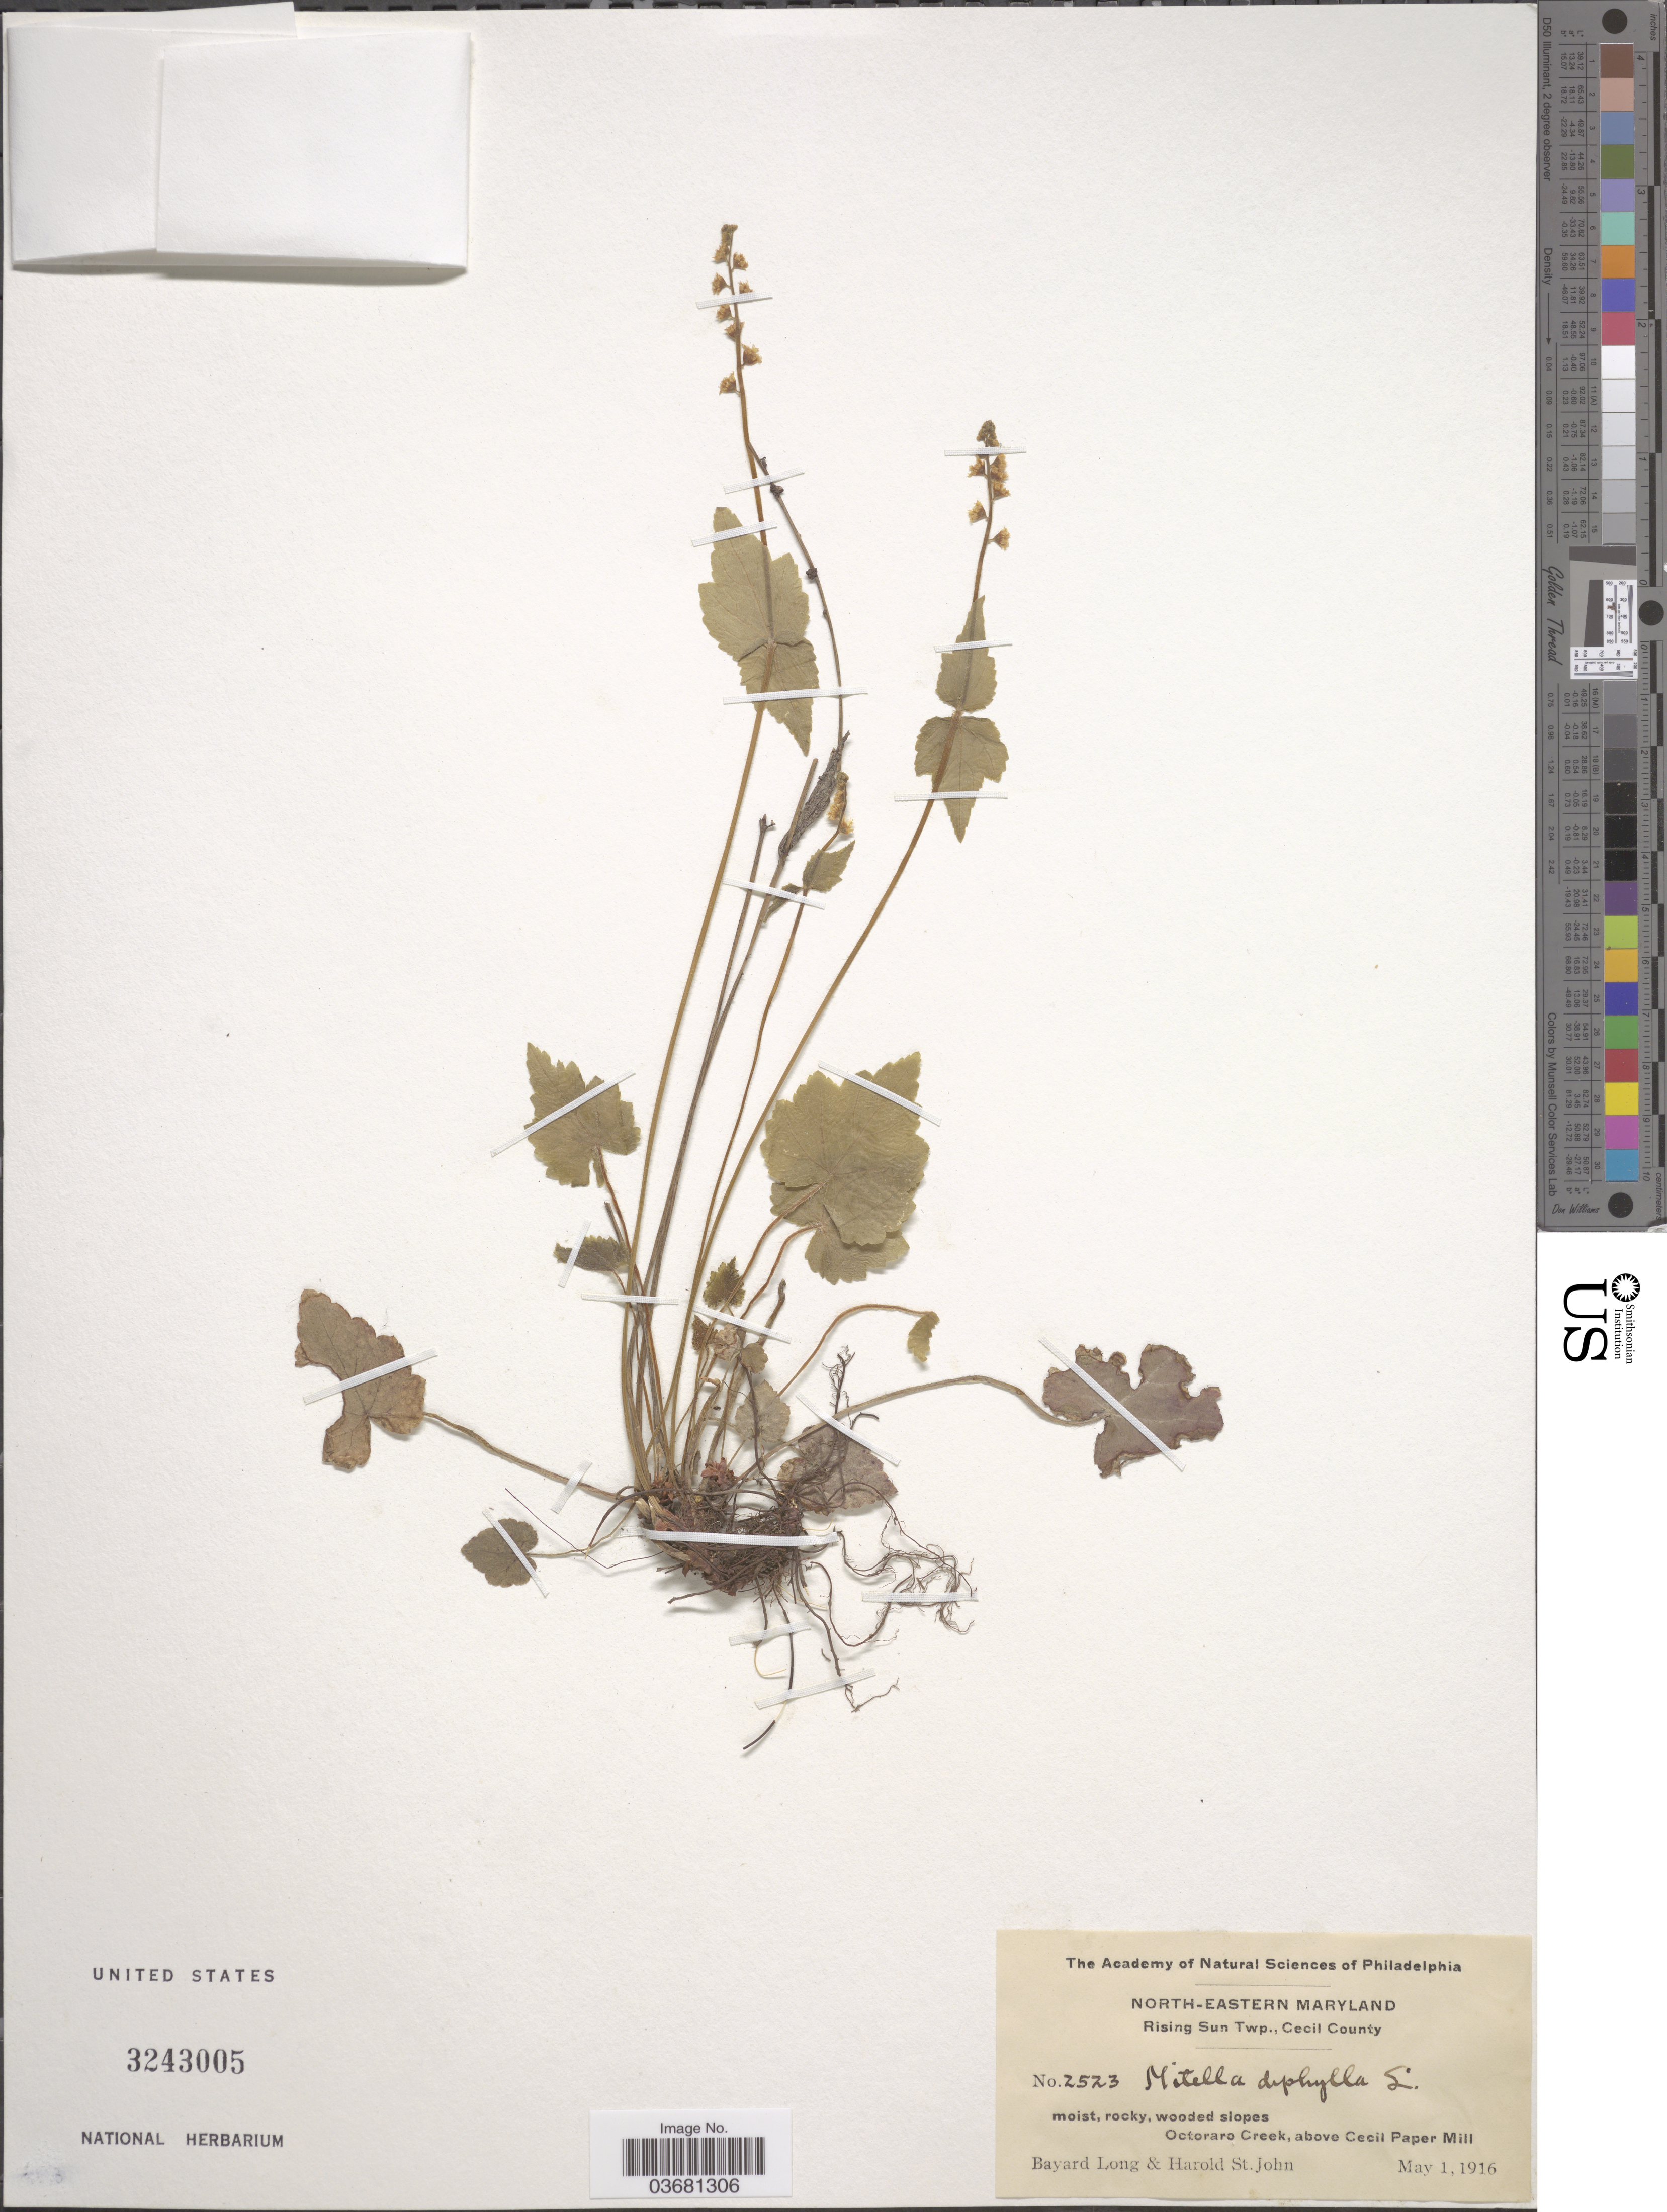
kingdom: Plantae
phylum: Tracheophyta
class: Magnoliopsida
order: Saxifragales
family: Saxifragaceae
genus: Mitella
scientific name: Mitella diphylla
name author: L.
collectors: B. Long & H. St. John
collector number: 2523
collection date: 1916-05-01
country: United States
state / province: Maryland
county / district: Cecil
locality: North-Eastern Maryland. Rising Sun Twp., Cecil County. Octoraro Creek, above Cecil Paper Mill.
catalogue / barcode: US 3243005